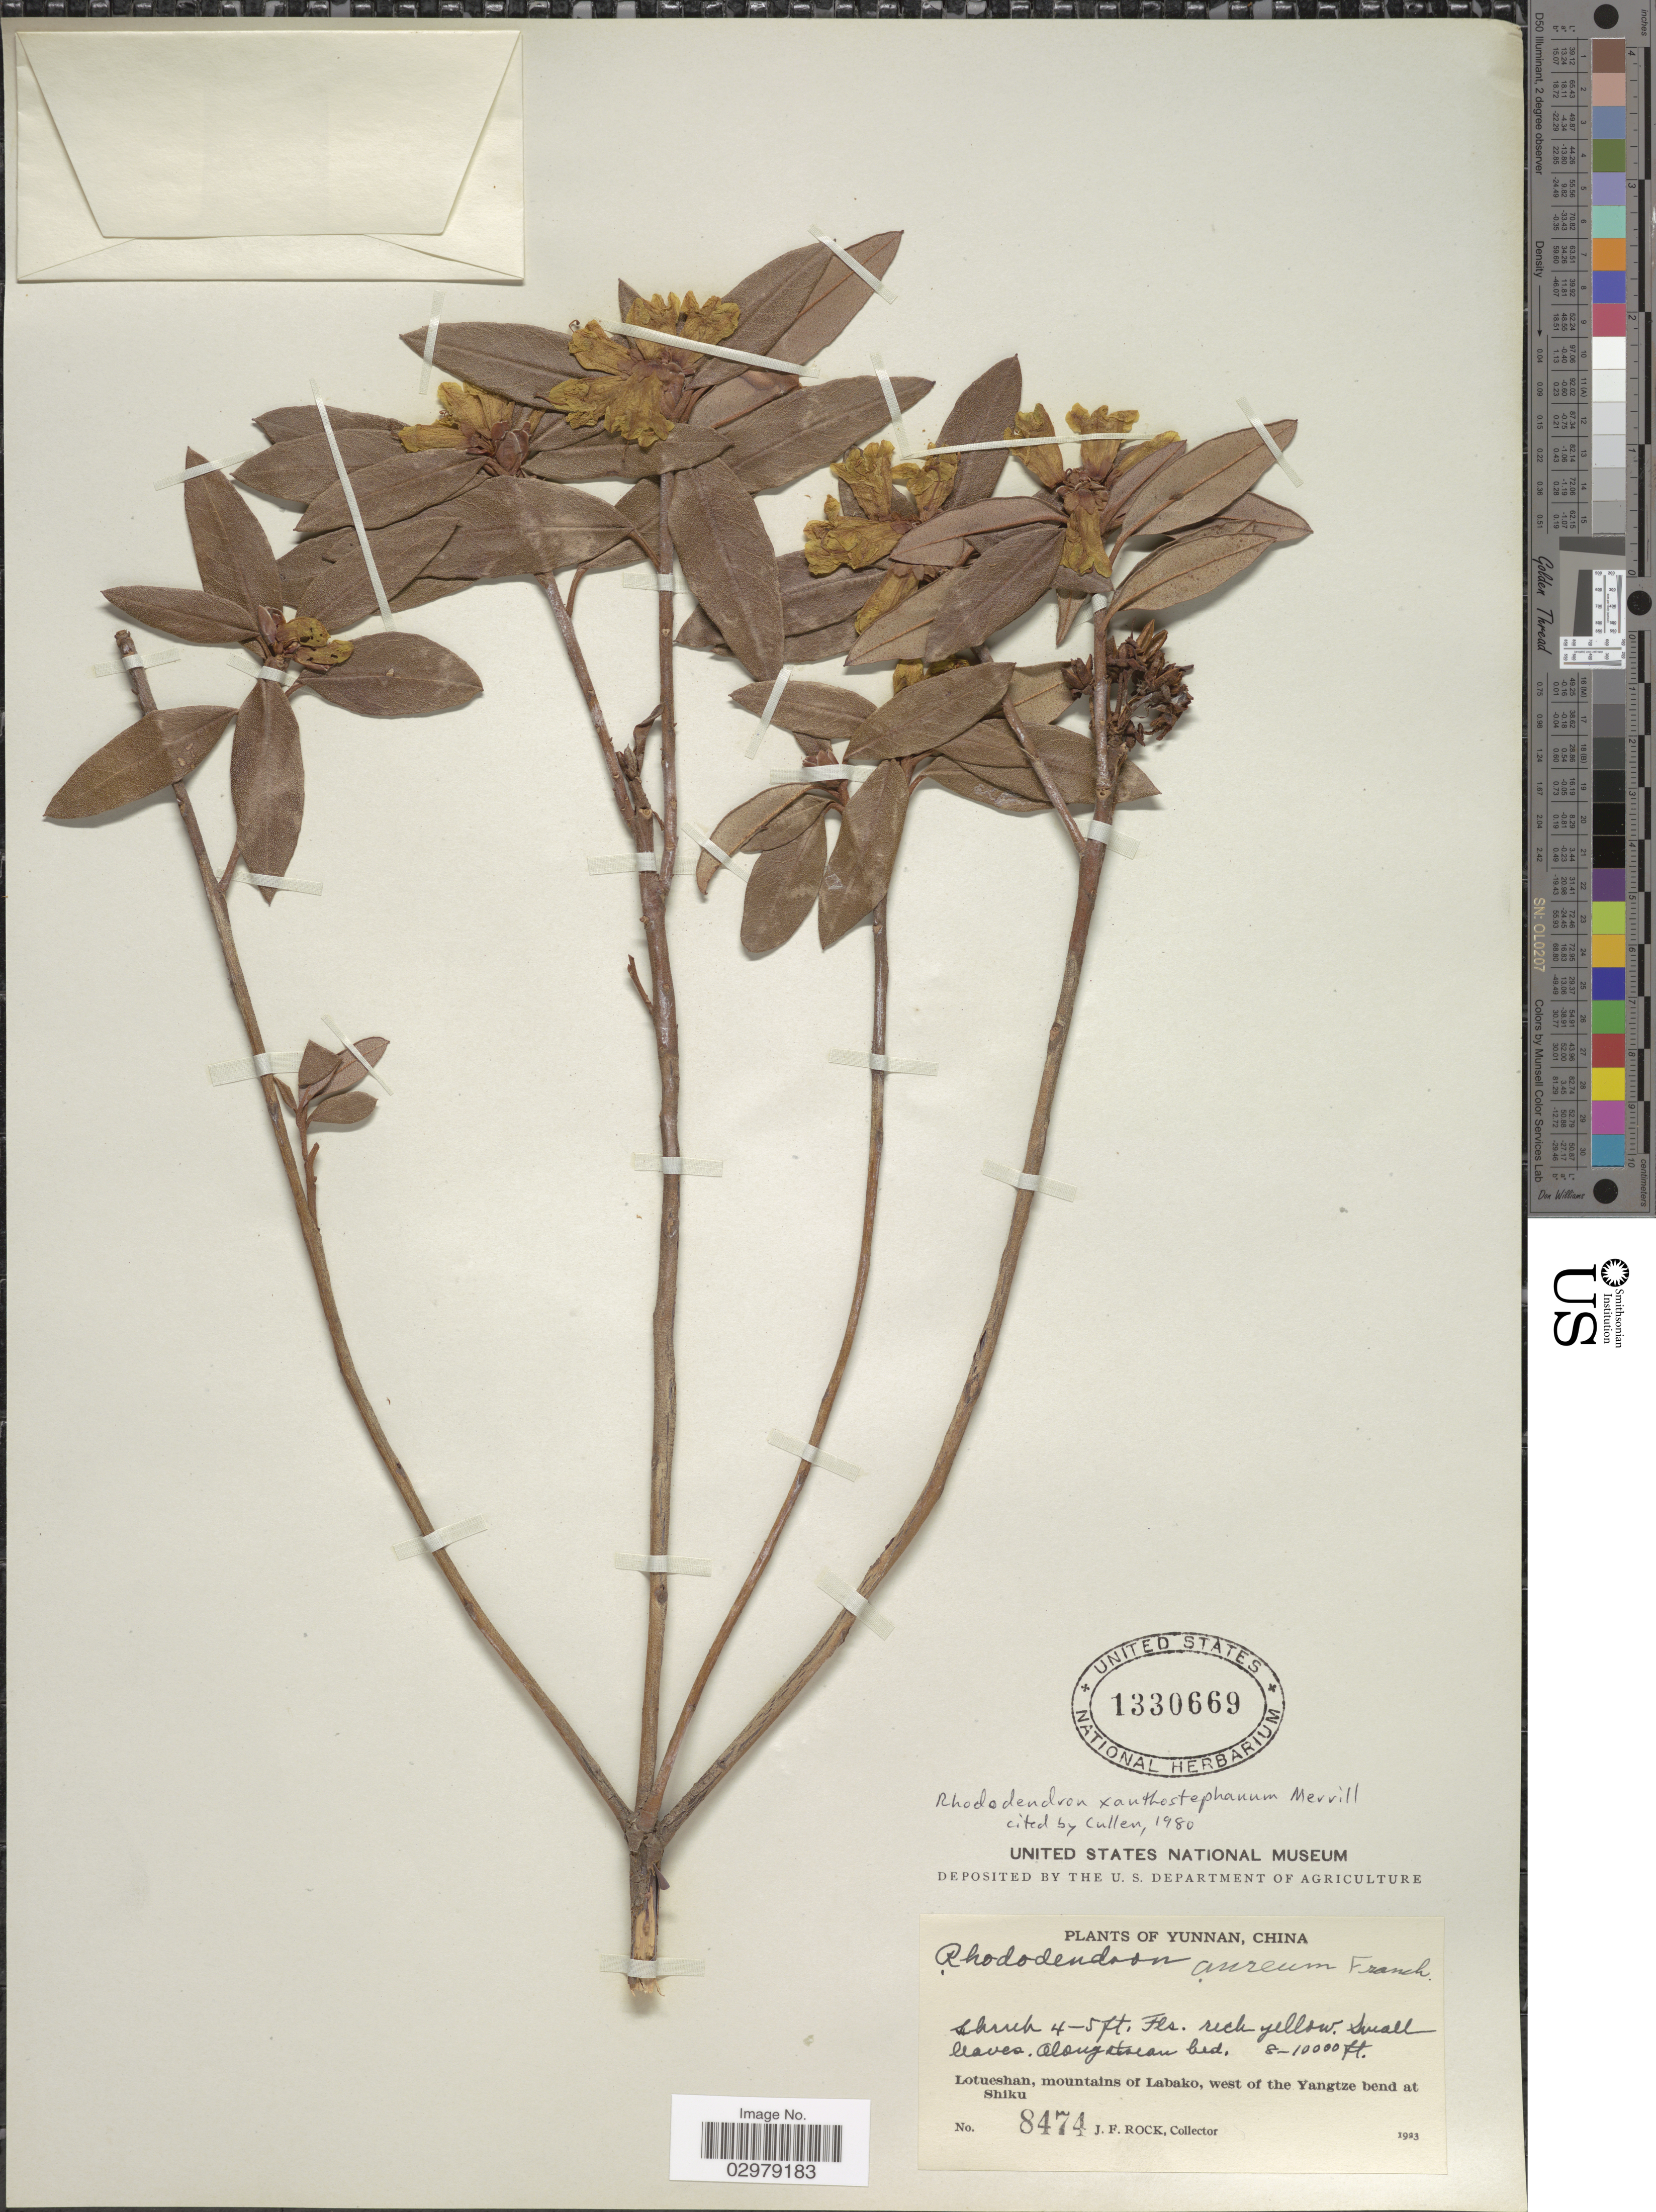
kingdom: Plantae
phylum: Tracheophyta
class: Magnoliopsida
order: Ericales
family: Ericaceae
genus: Rhododendron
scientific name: Rhododendron xanthostephanum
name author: Merr.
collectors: J. Rock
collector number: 8474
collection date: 1923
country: China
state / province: Yunnan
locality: Along stream bed. Lotueshan, mountains of Labako, west of the Yangtze bend at Shiku.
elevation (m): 2438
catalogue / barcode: US 1330669